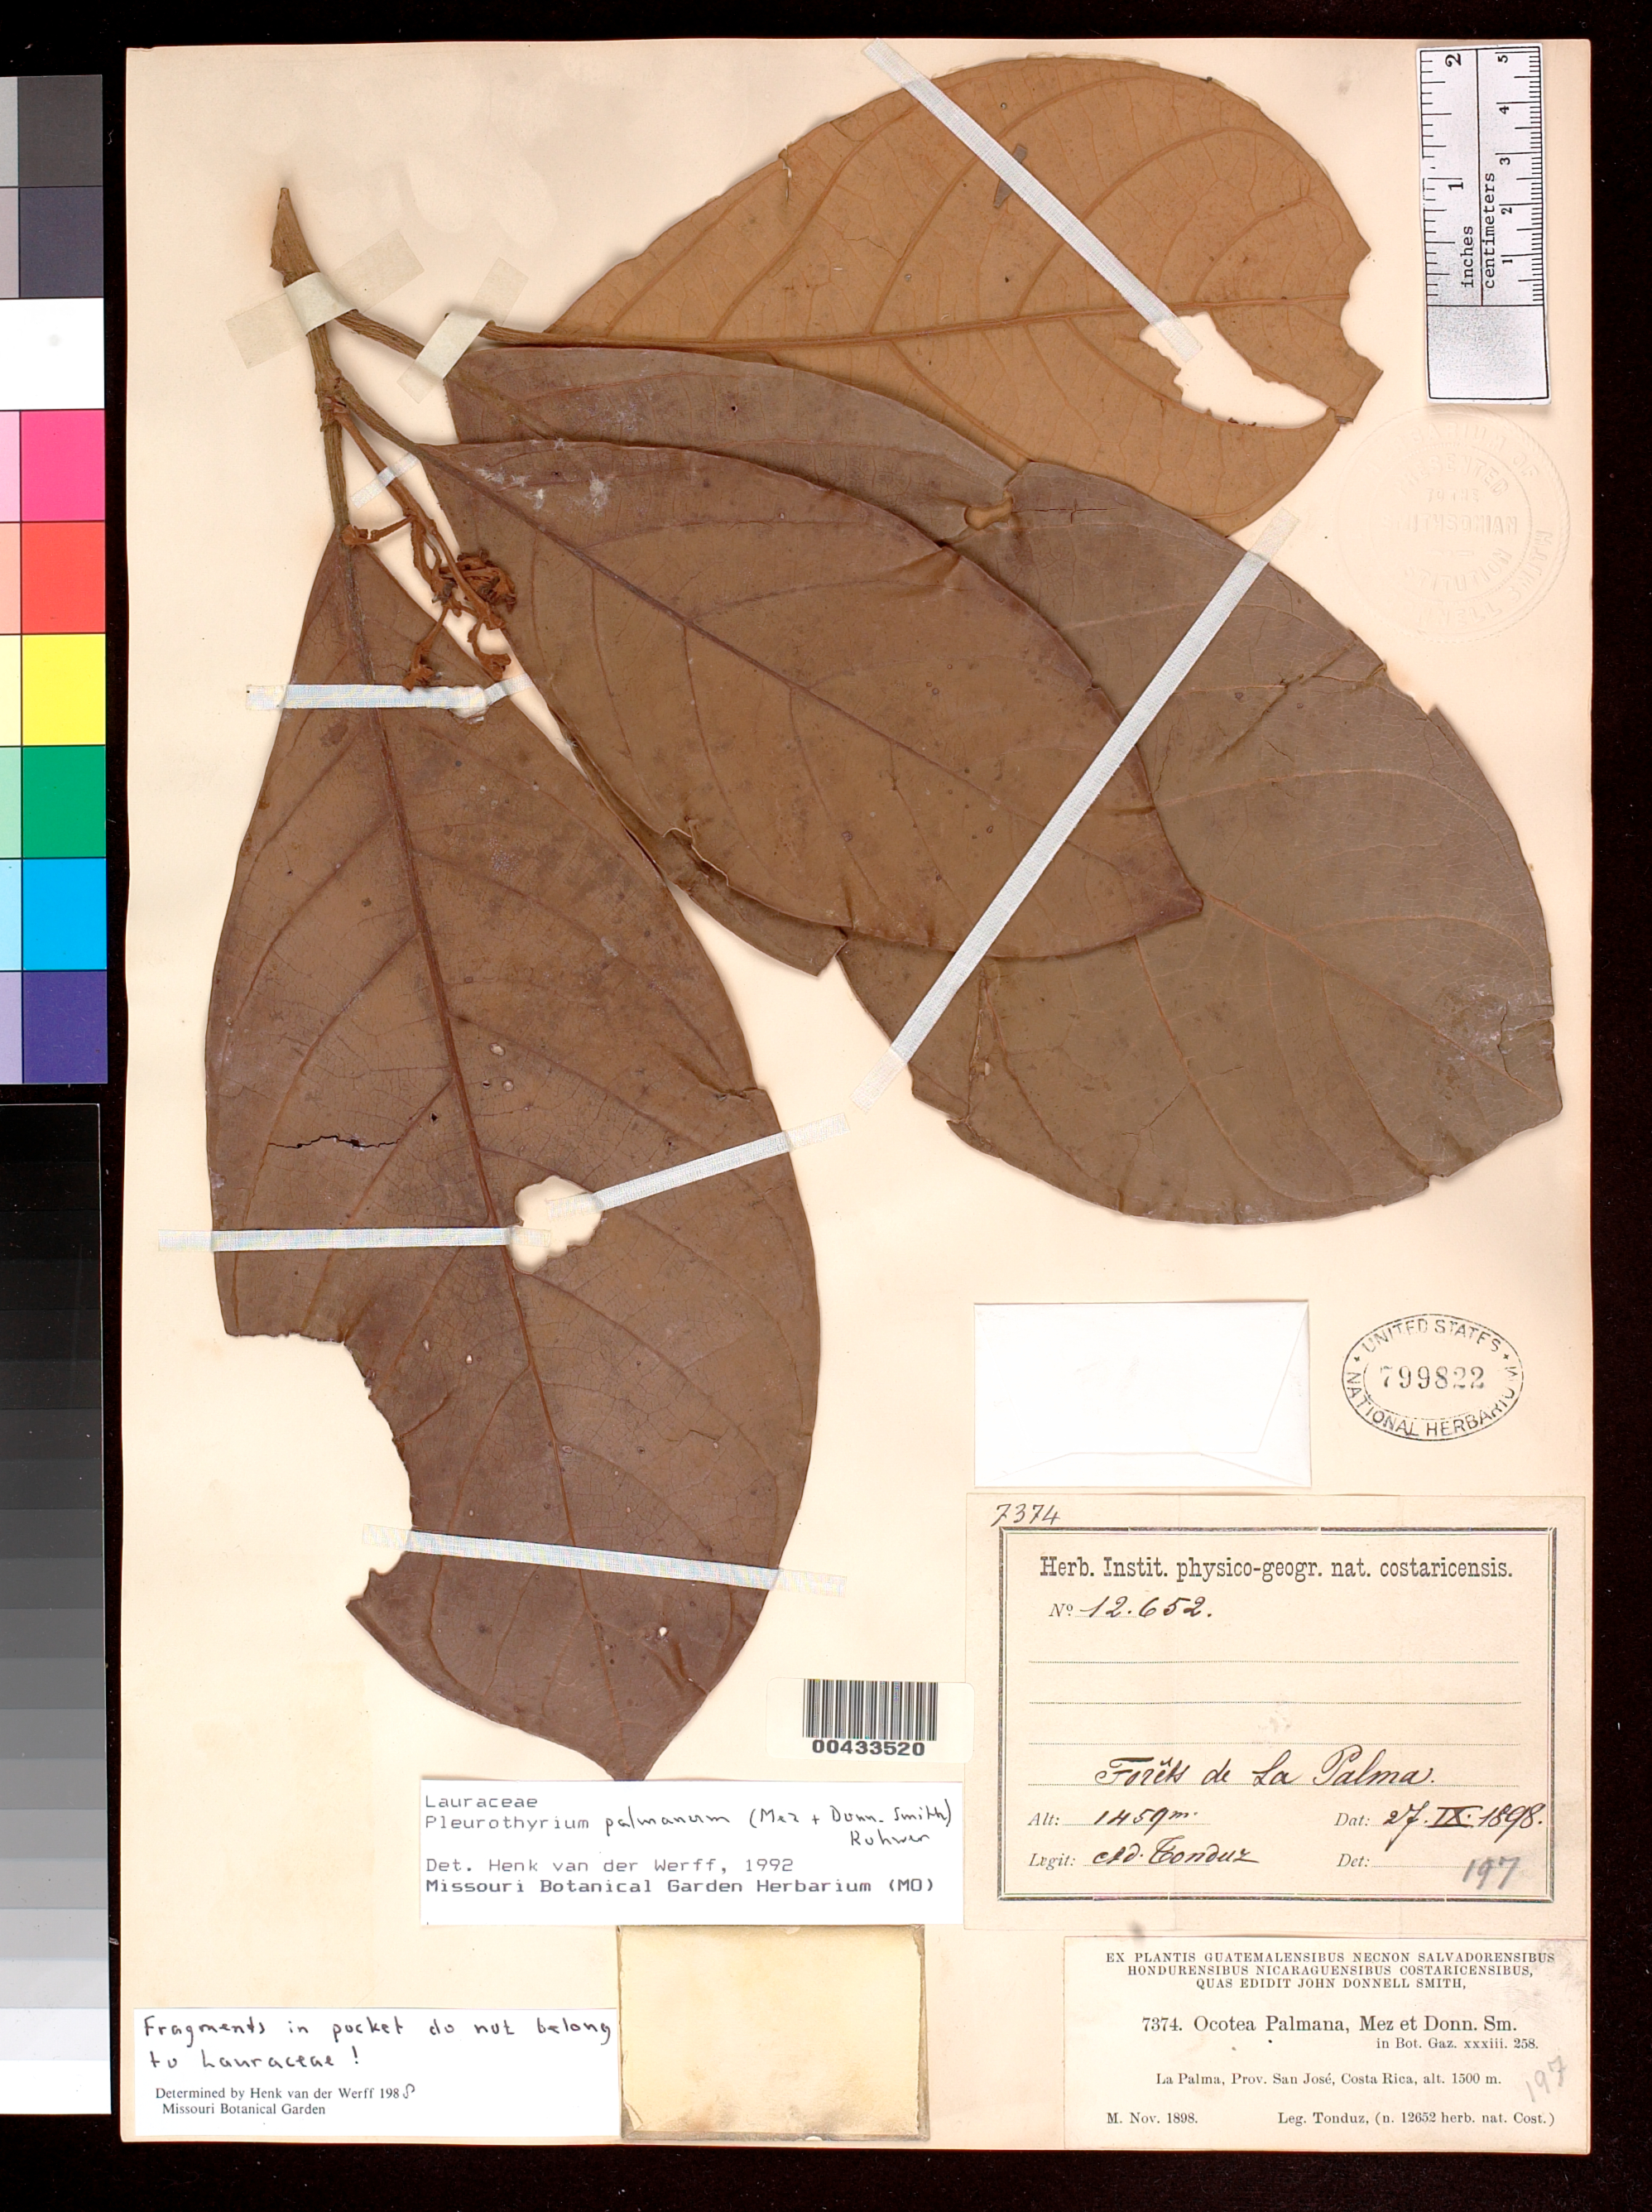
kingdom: Plantae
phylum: Tracheophyta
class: Magnoliopsida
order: Laurales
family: Lauraceae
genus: Ocotea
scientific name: Ocotea palmana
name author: Mez & Donn. Sm.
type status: Type Collection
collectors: A. Tonduz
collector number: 12652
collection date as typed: Nov 1898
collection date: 1898-11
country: Costa Rica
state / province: San José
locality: La Palma.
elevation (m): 1500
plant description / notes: One of two duplicates ex John Donnell Smith herbarium.; Tonduz n. 12652 herb. Nat. Cost. = Donnell Smith 7374.; Cited by H. van der Werff, Ann. Missouri Bot. Gard. 80: 89-90 (1993); no holotype or lectotype designated.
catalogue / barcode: US 799822